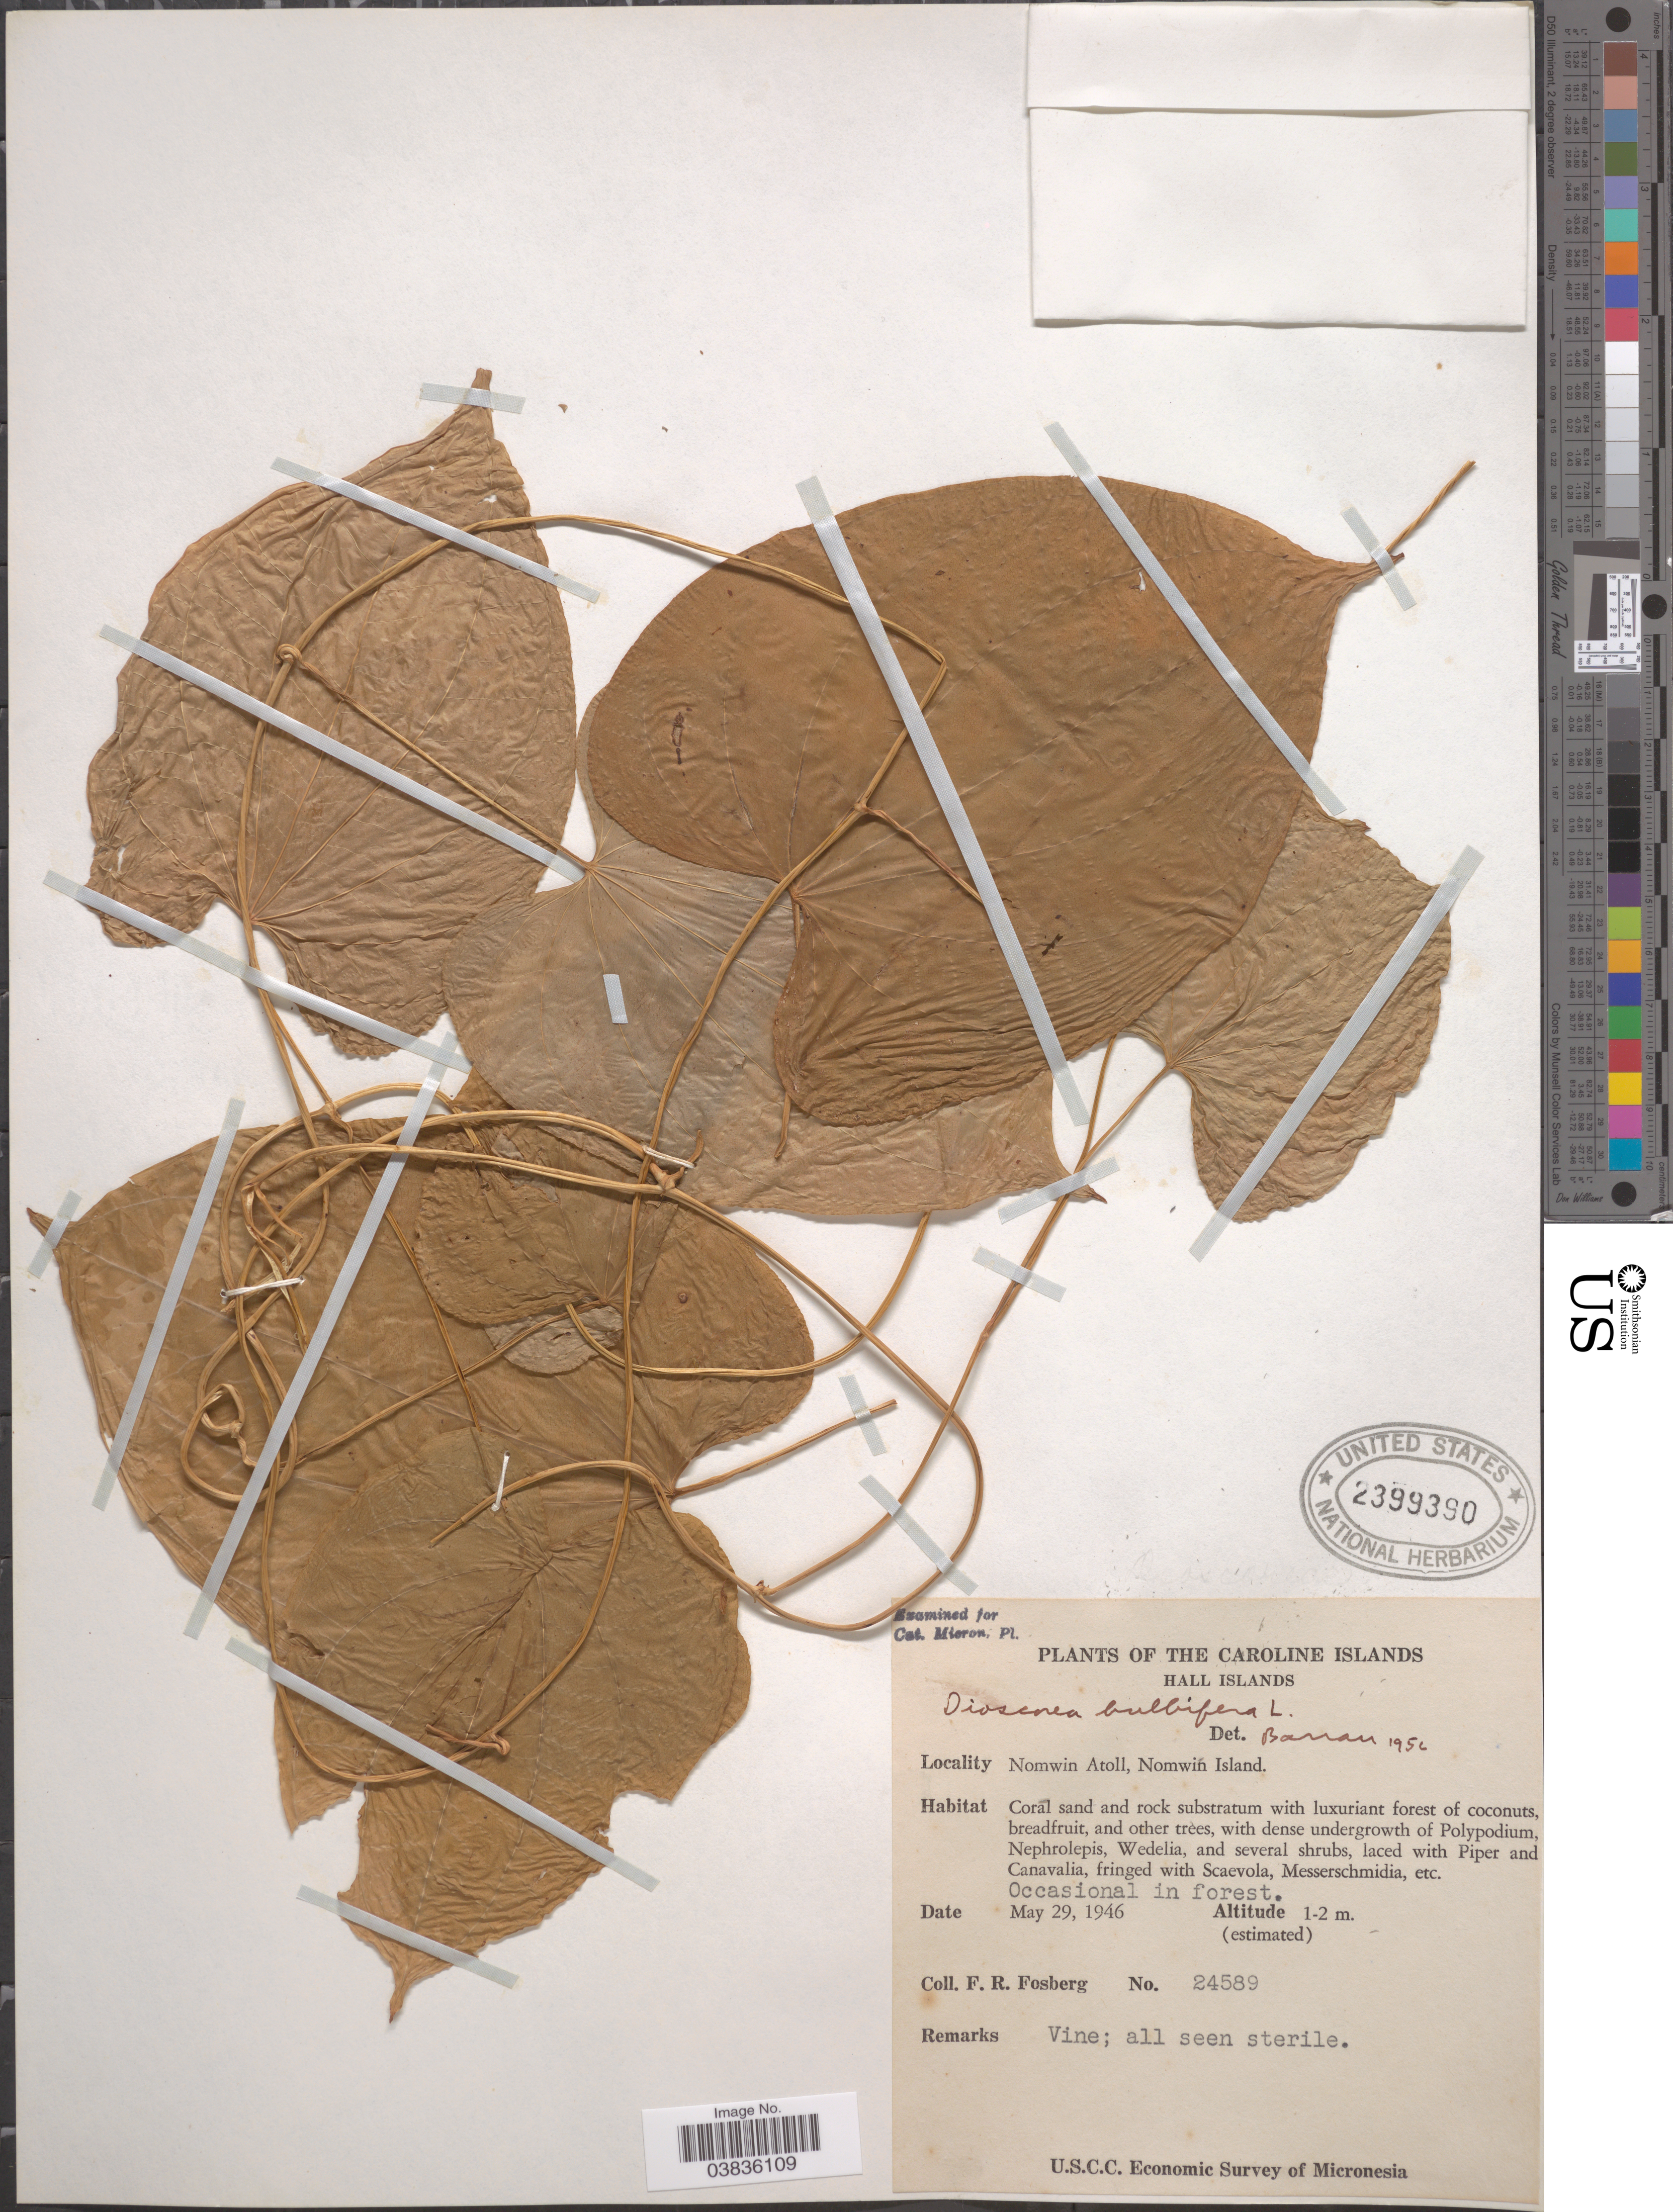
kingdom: Plantae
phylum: Tracheophyta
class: Liliopsida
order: Dioscoreales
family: Dioscoreaceae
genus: Dioscorea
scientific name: Dioscorea bulbifera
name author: L.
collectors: F. R. Fosberg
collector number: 24589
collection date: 1946-05-29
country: Micronesia, Federated States of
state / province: Truk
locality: The Caroline Islands. Hall Islands. Nomwin Atoll, Nomwin Island.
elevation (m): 1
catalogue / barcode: US 2399390